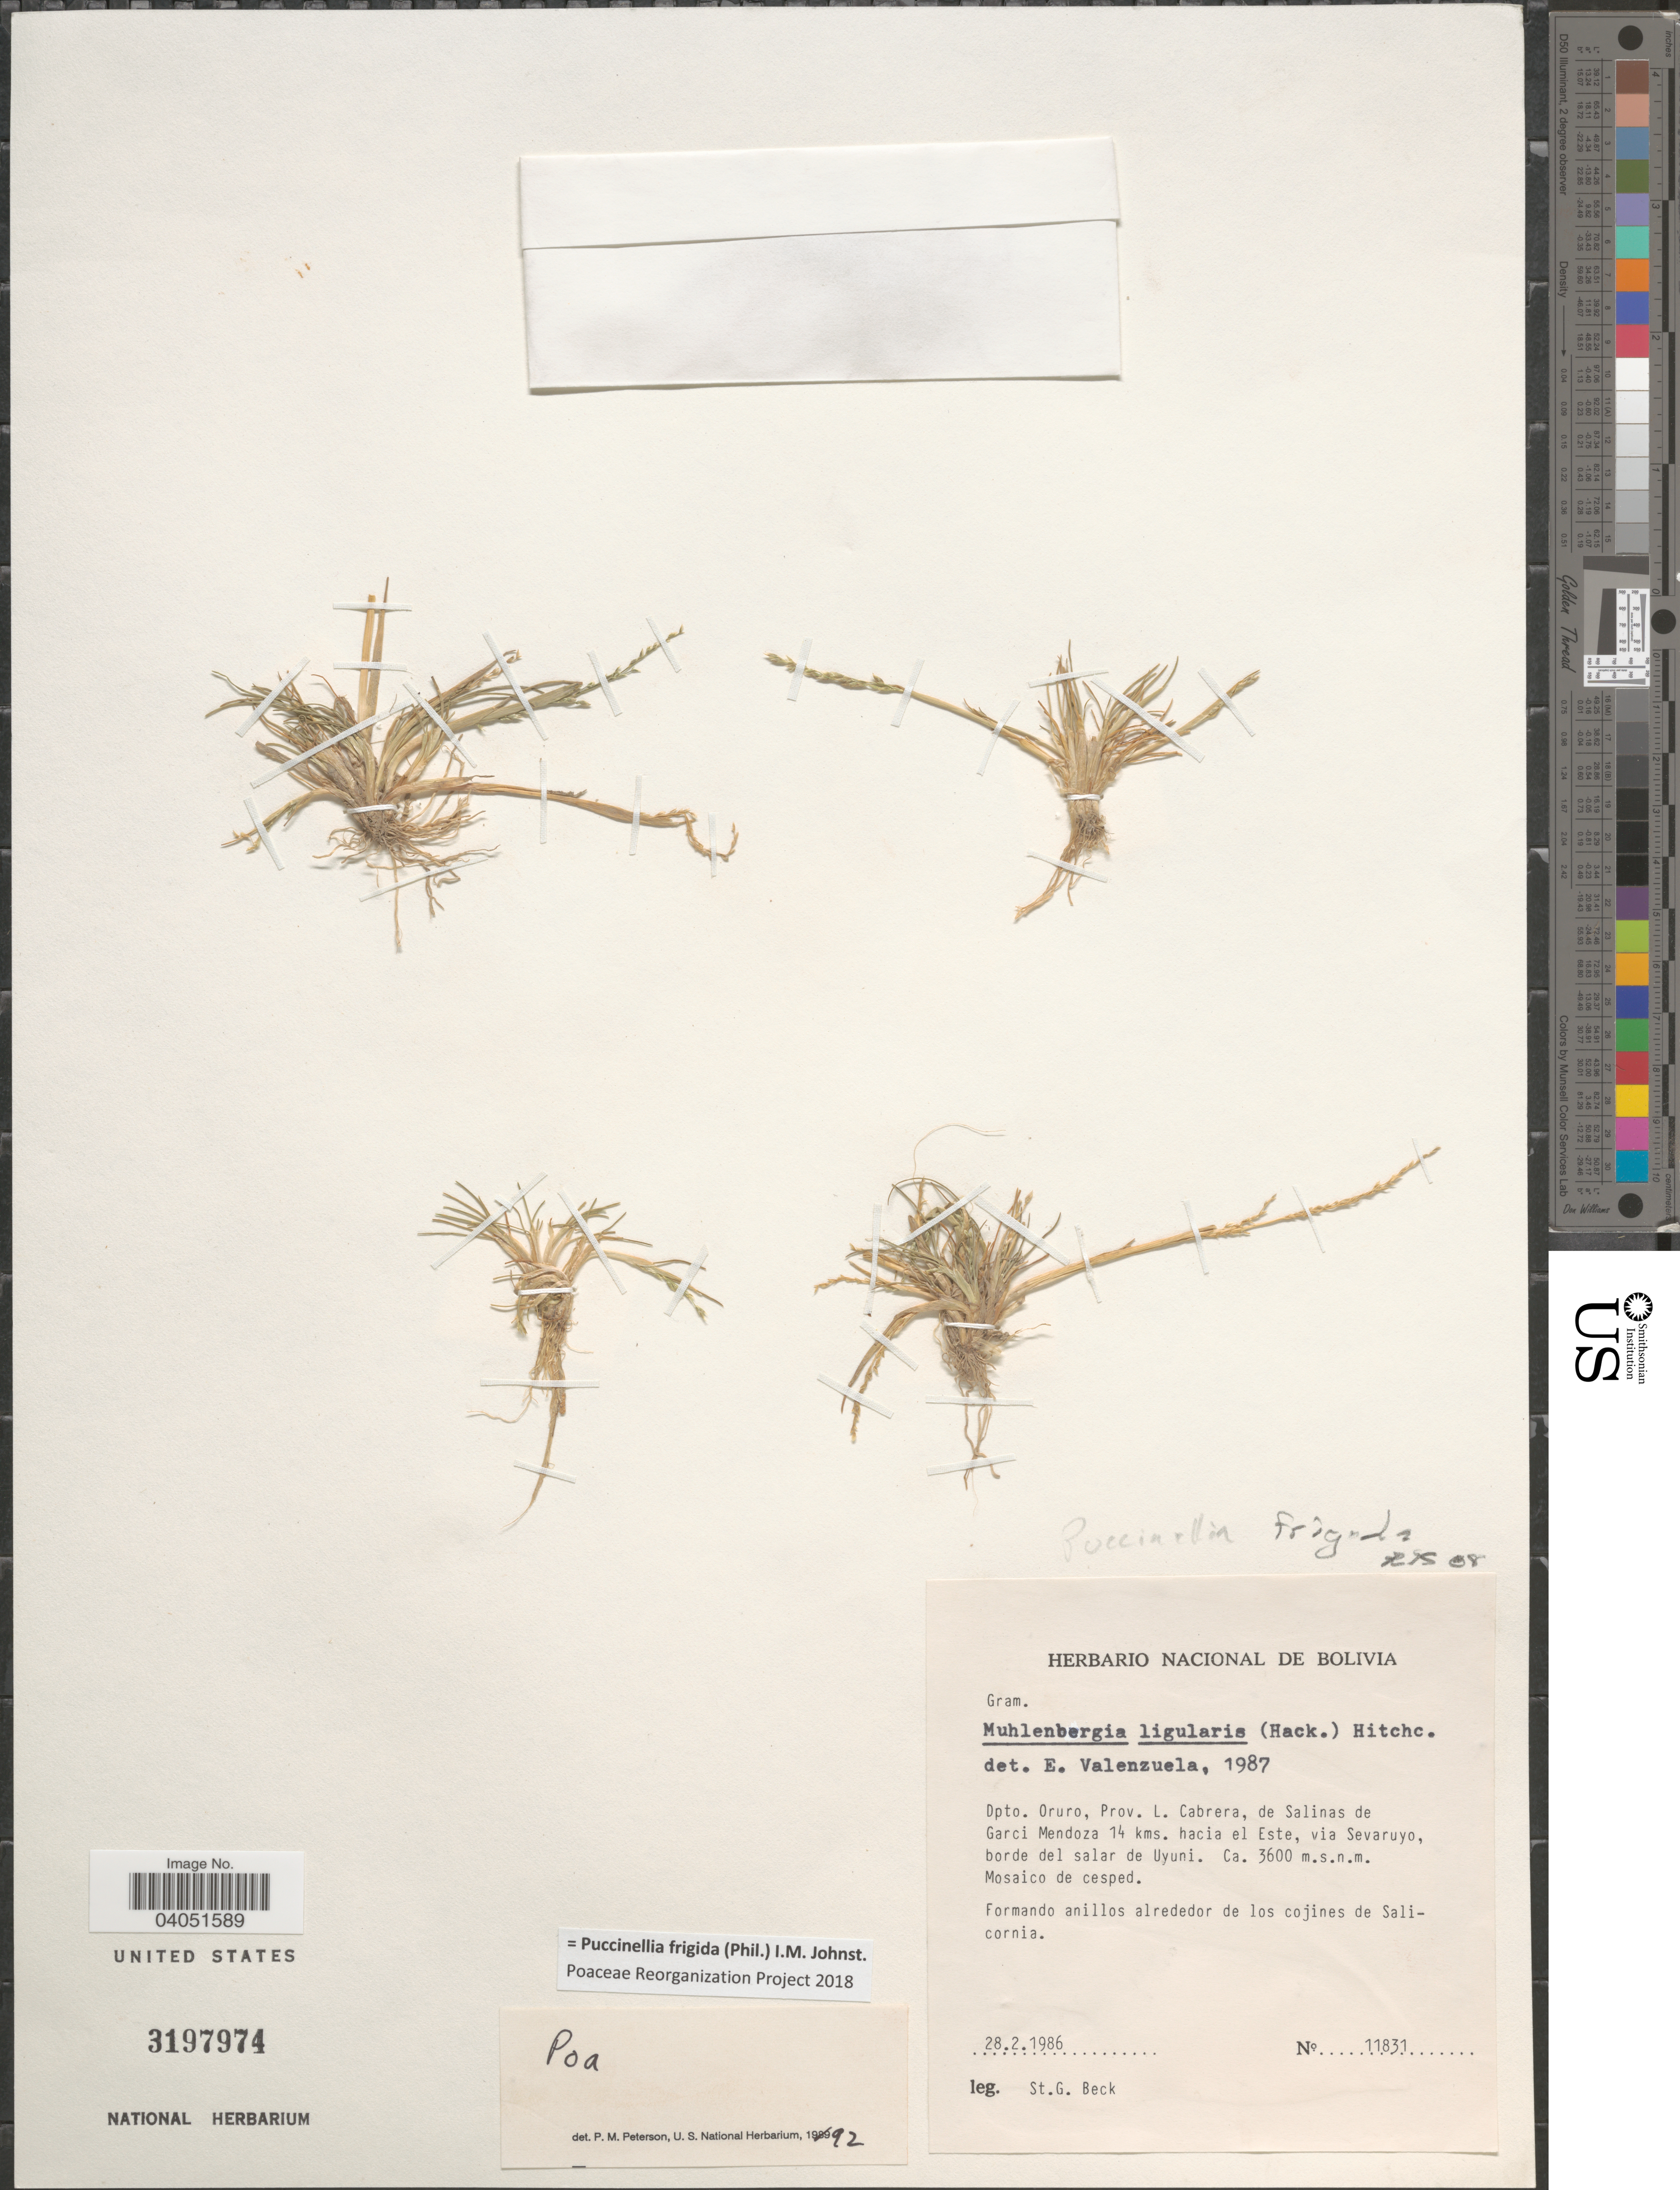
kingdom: Plantae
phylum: Tracheophyta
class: Liliopsida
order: Poales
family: Poaceae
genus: Puccinellia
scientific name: Puccinellia frigida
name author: (Phil.) I.M. Johnst.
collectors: S. G. Beck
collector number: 11831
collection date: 1986-02-28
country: Bolivia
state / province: Oruro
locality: Dpto. Oruro, Prov. L. Cabrera, de Salinas de Garci Mendoza 14 kms. hacia el Este, via Sevaruyo, borde del salar de Uyuni.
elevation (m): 3600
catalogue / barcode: US 3197974